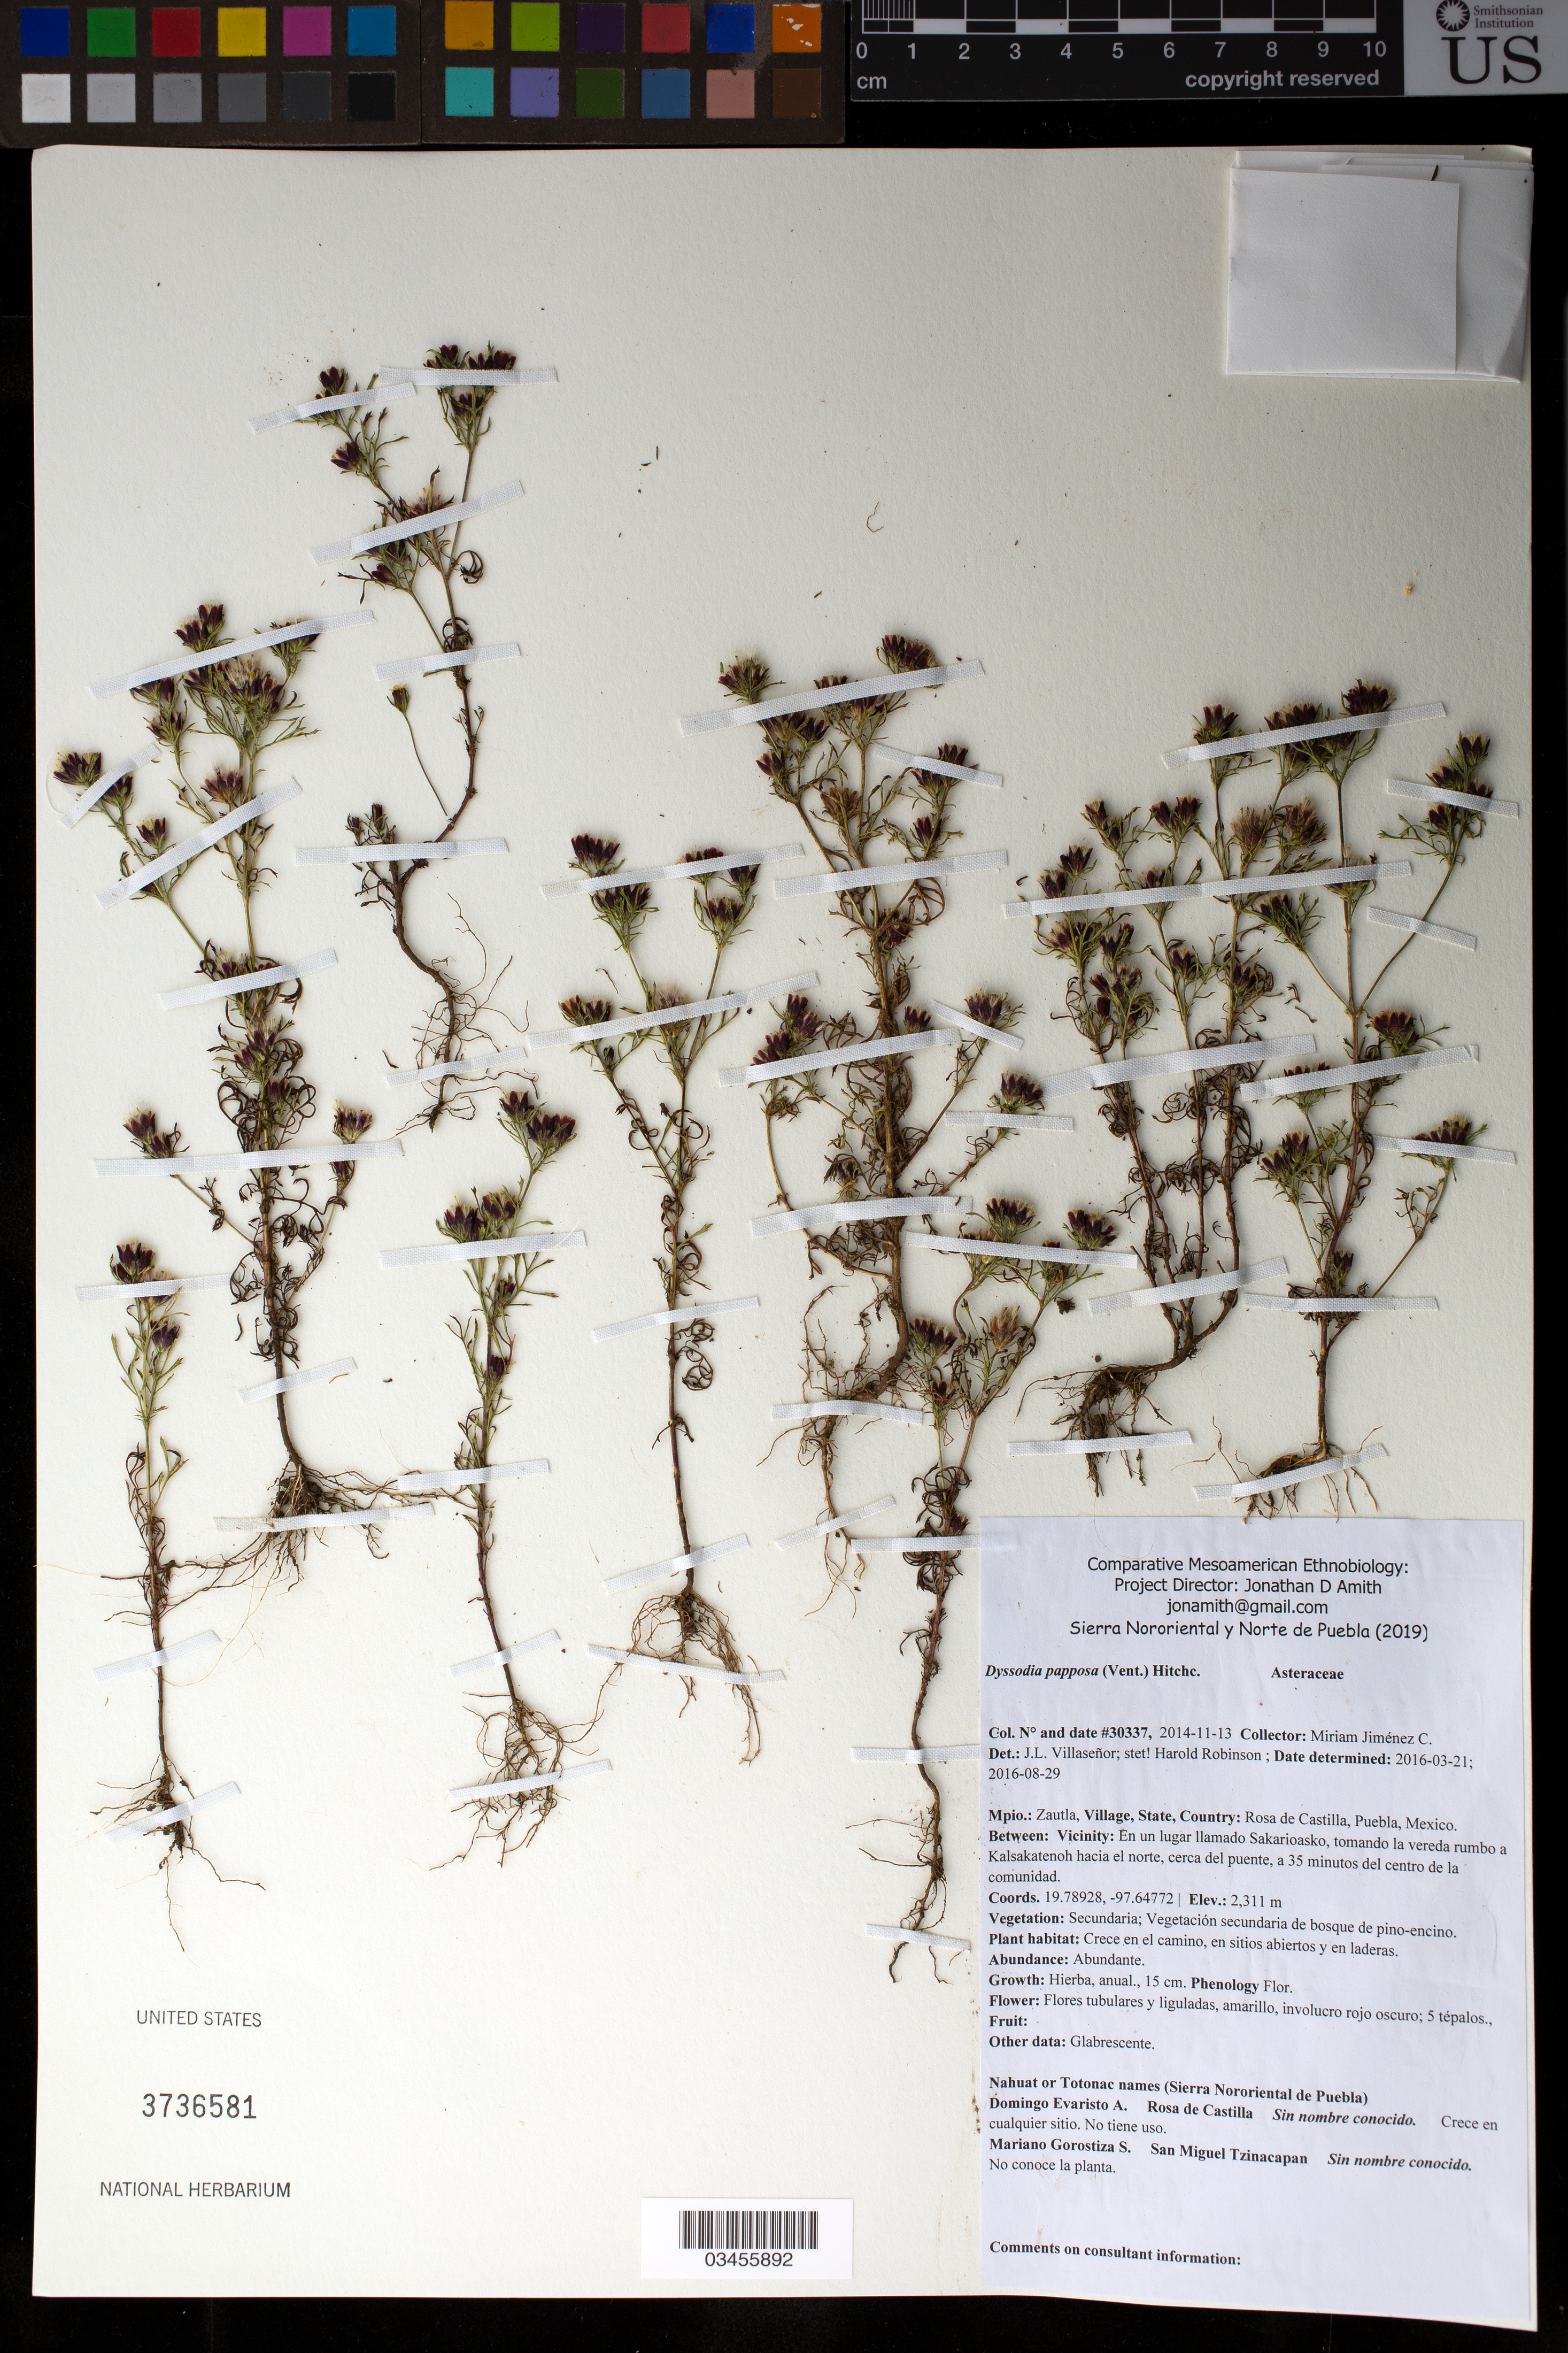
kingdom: Plantae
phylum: Tracheophyta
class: Magnoliopsida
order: Asterales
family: Asteraceae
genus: Dyssodia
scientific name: Dyssodia papposa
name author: (Vent.) Hitchc.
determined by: Robinson, Harold E., (US)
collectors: M. Jiménez Chimil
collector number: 30337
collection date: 2014-11-13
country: México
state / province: Puebla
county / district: Zautla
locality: PUEBLO: Rosa de Castilla; LOCALIDAD EXACTA: En Sakarioasko, tomando la vereda rumbo a Kalsakatenoh hacia el norte, cerca del puente, a 35 minutos del centro de la comunidad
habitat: Vegetación secundaria de bosque de pino-encino; en el camino, en sitios abiertos y en laderas.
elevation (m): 2311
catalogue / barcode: US 3736581